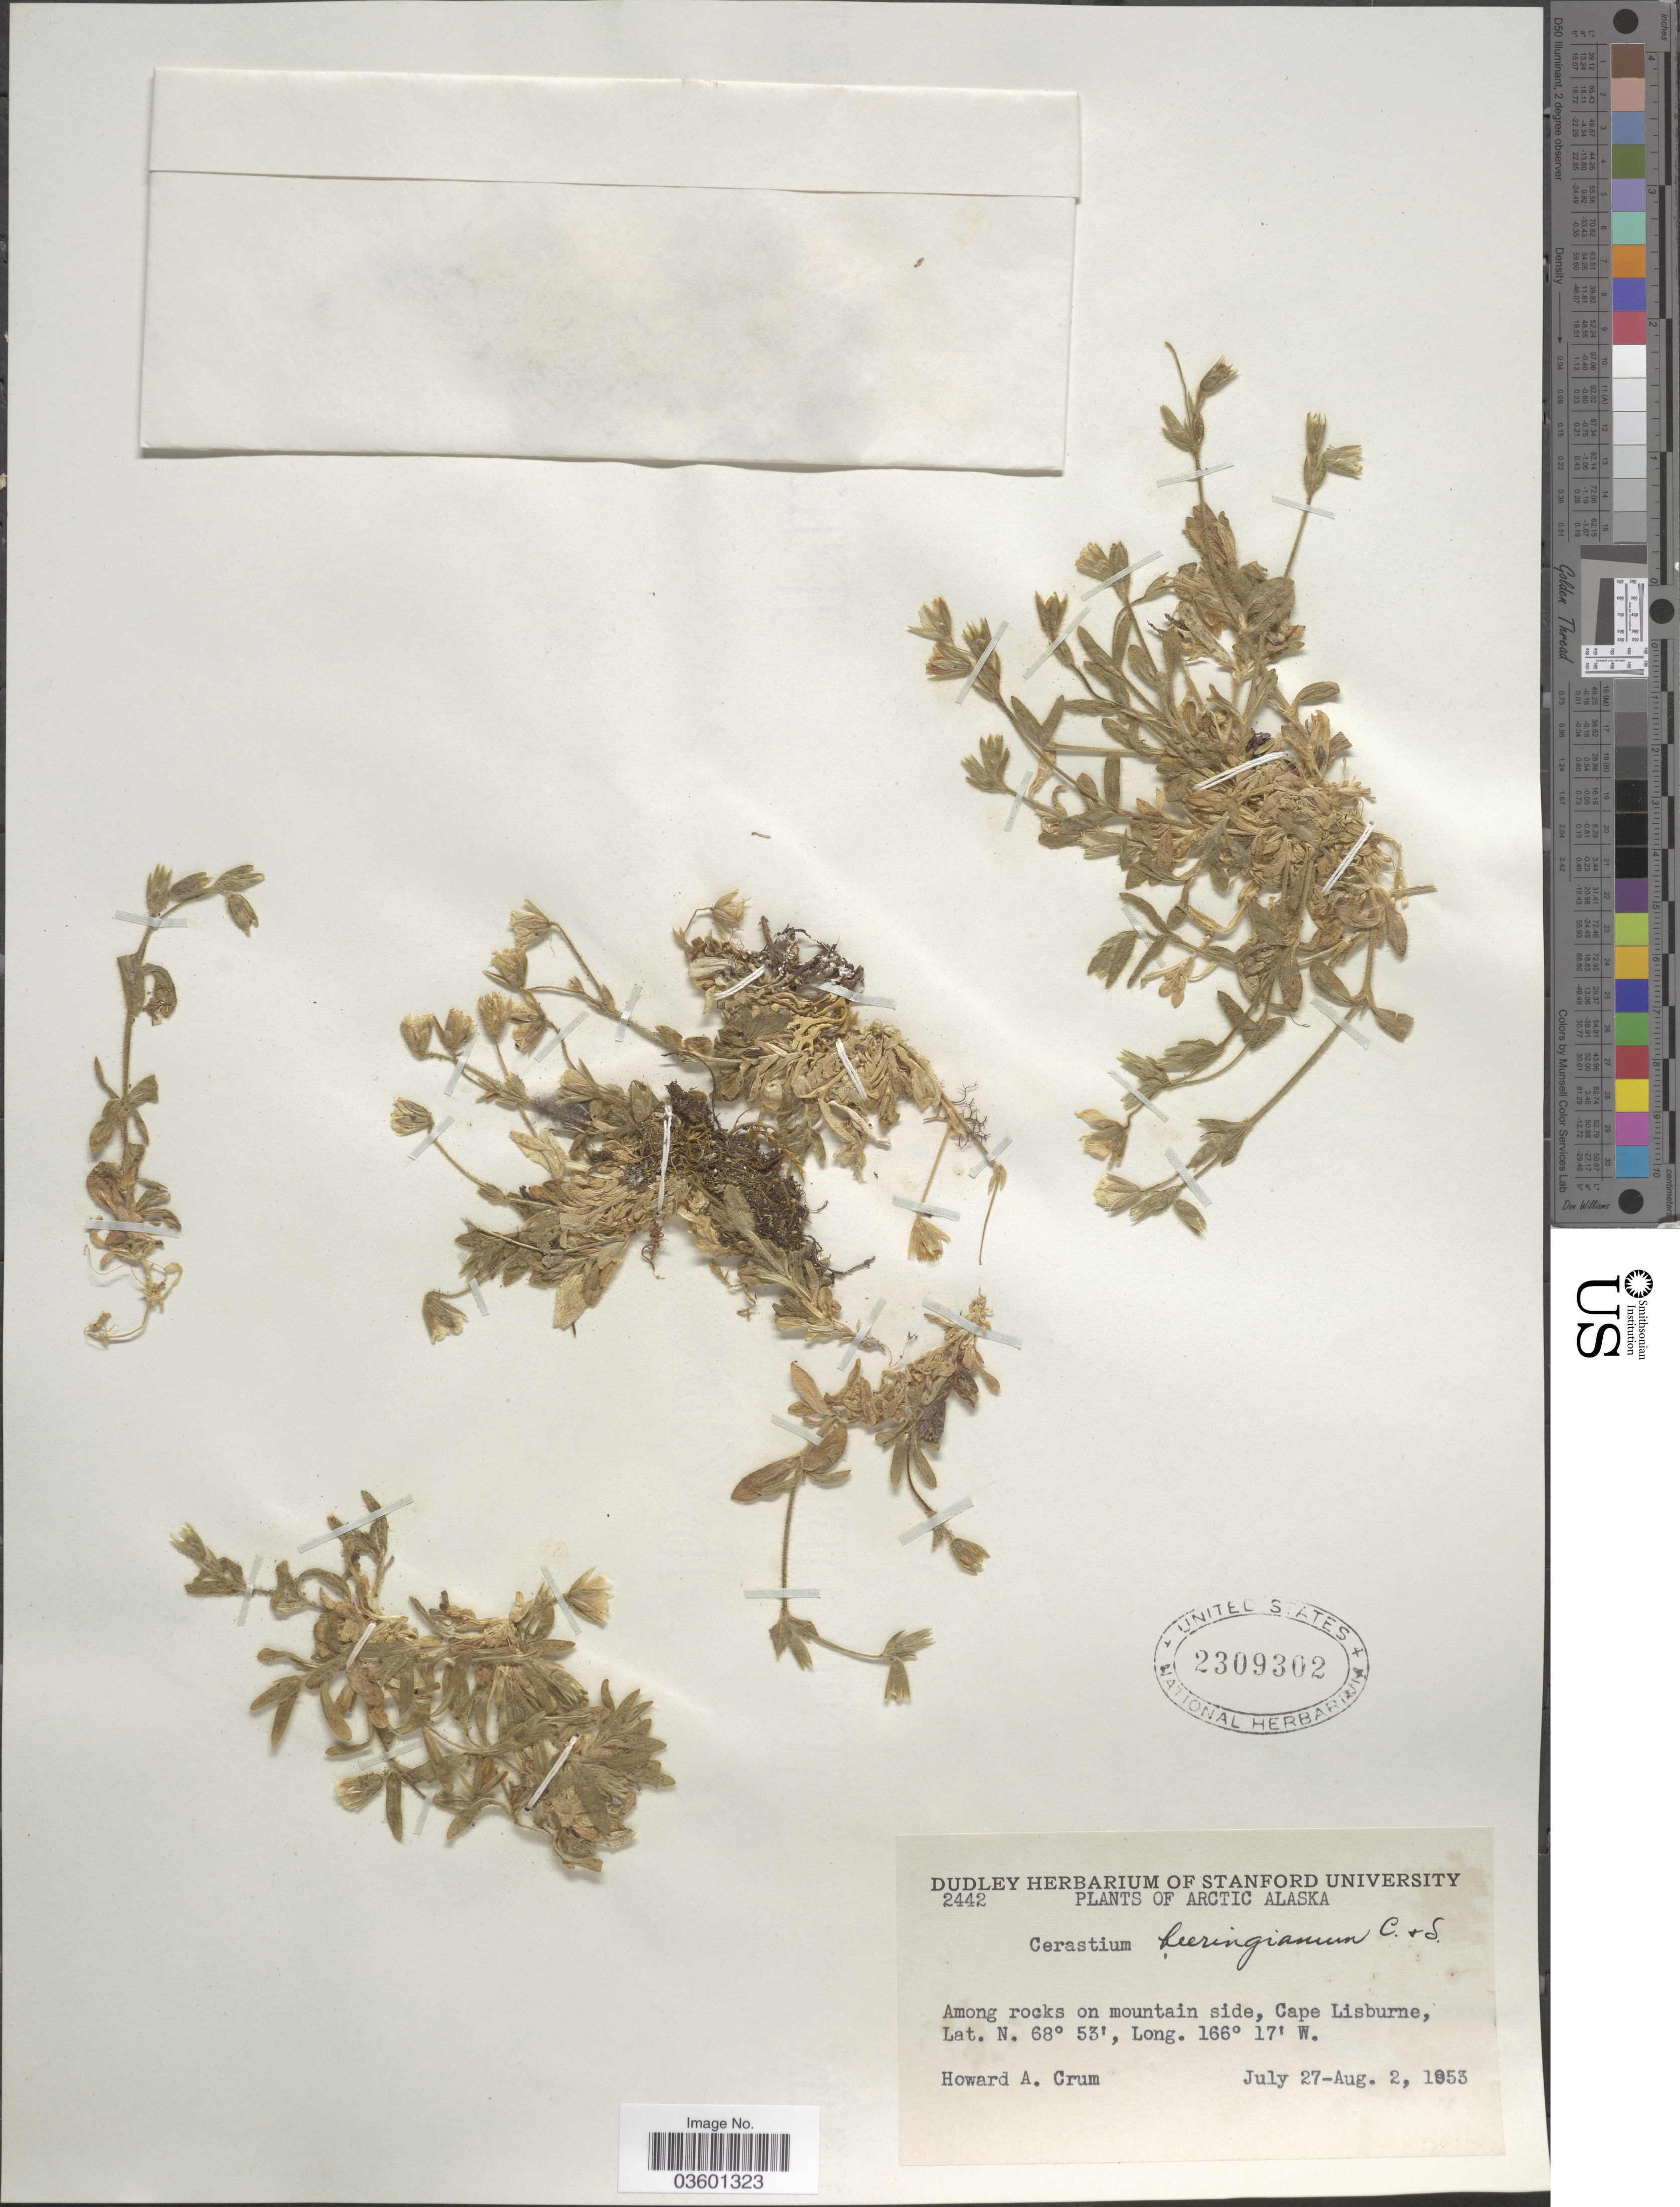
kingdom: Plantae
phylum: Tracheophyta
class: Magnoliopsida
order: Caryophyllales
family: Caryophyllaceae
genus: Cerastium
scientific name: Cerastium beeringianum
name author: Cham. & Schltdl.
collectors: H. A. Crum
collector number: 2442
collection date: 1953-07-27/1953-08-02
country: United States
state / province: Alaska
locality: Arctic Alaska. Among rocks on mountain side, Cape Lisburne.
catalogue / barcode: US 2309302